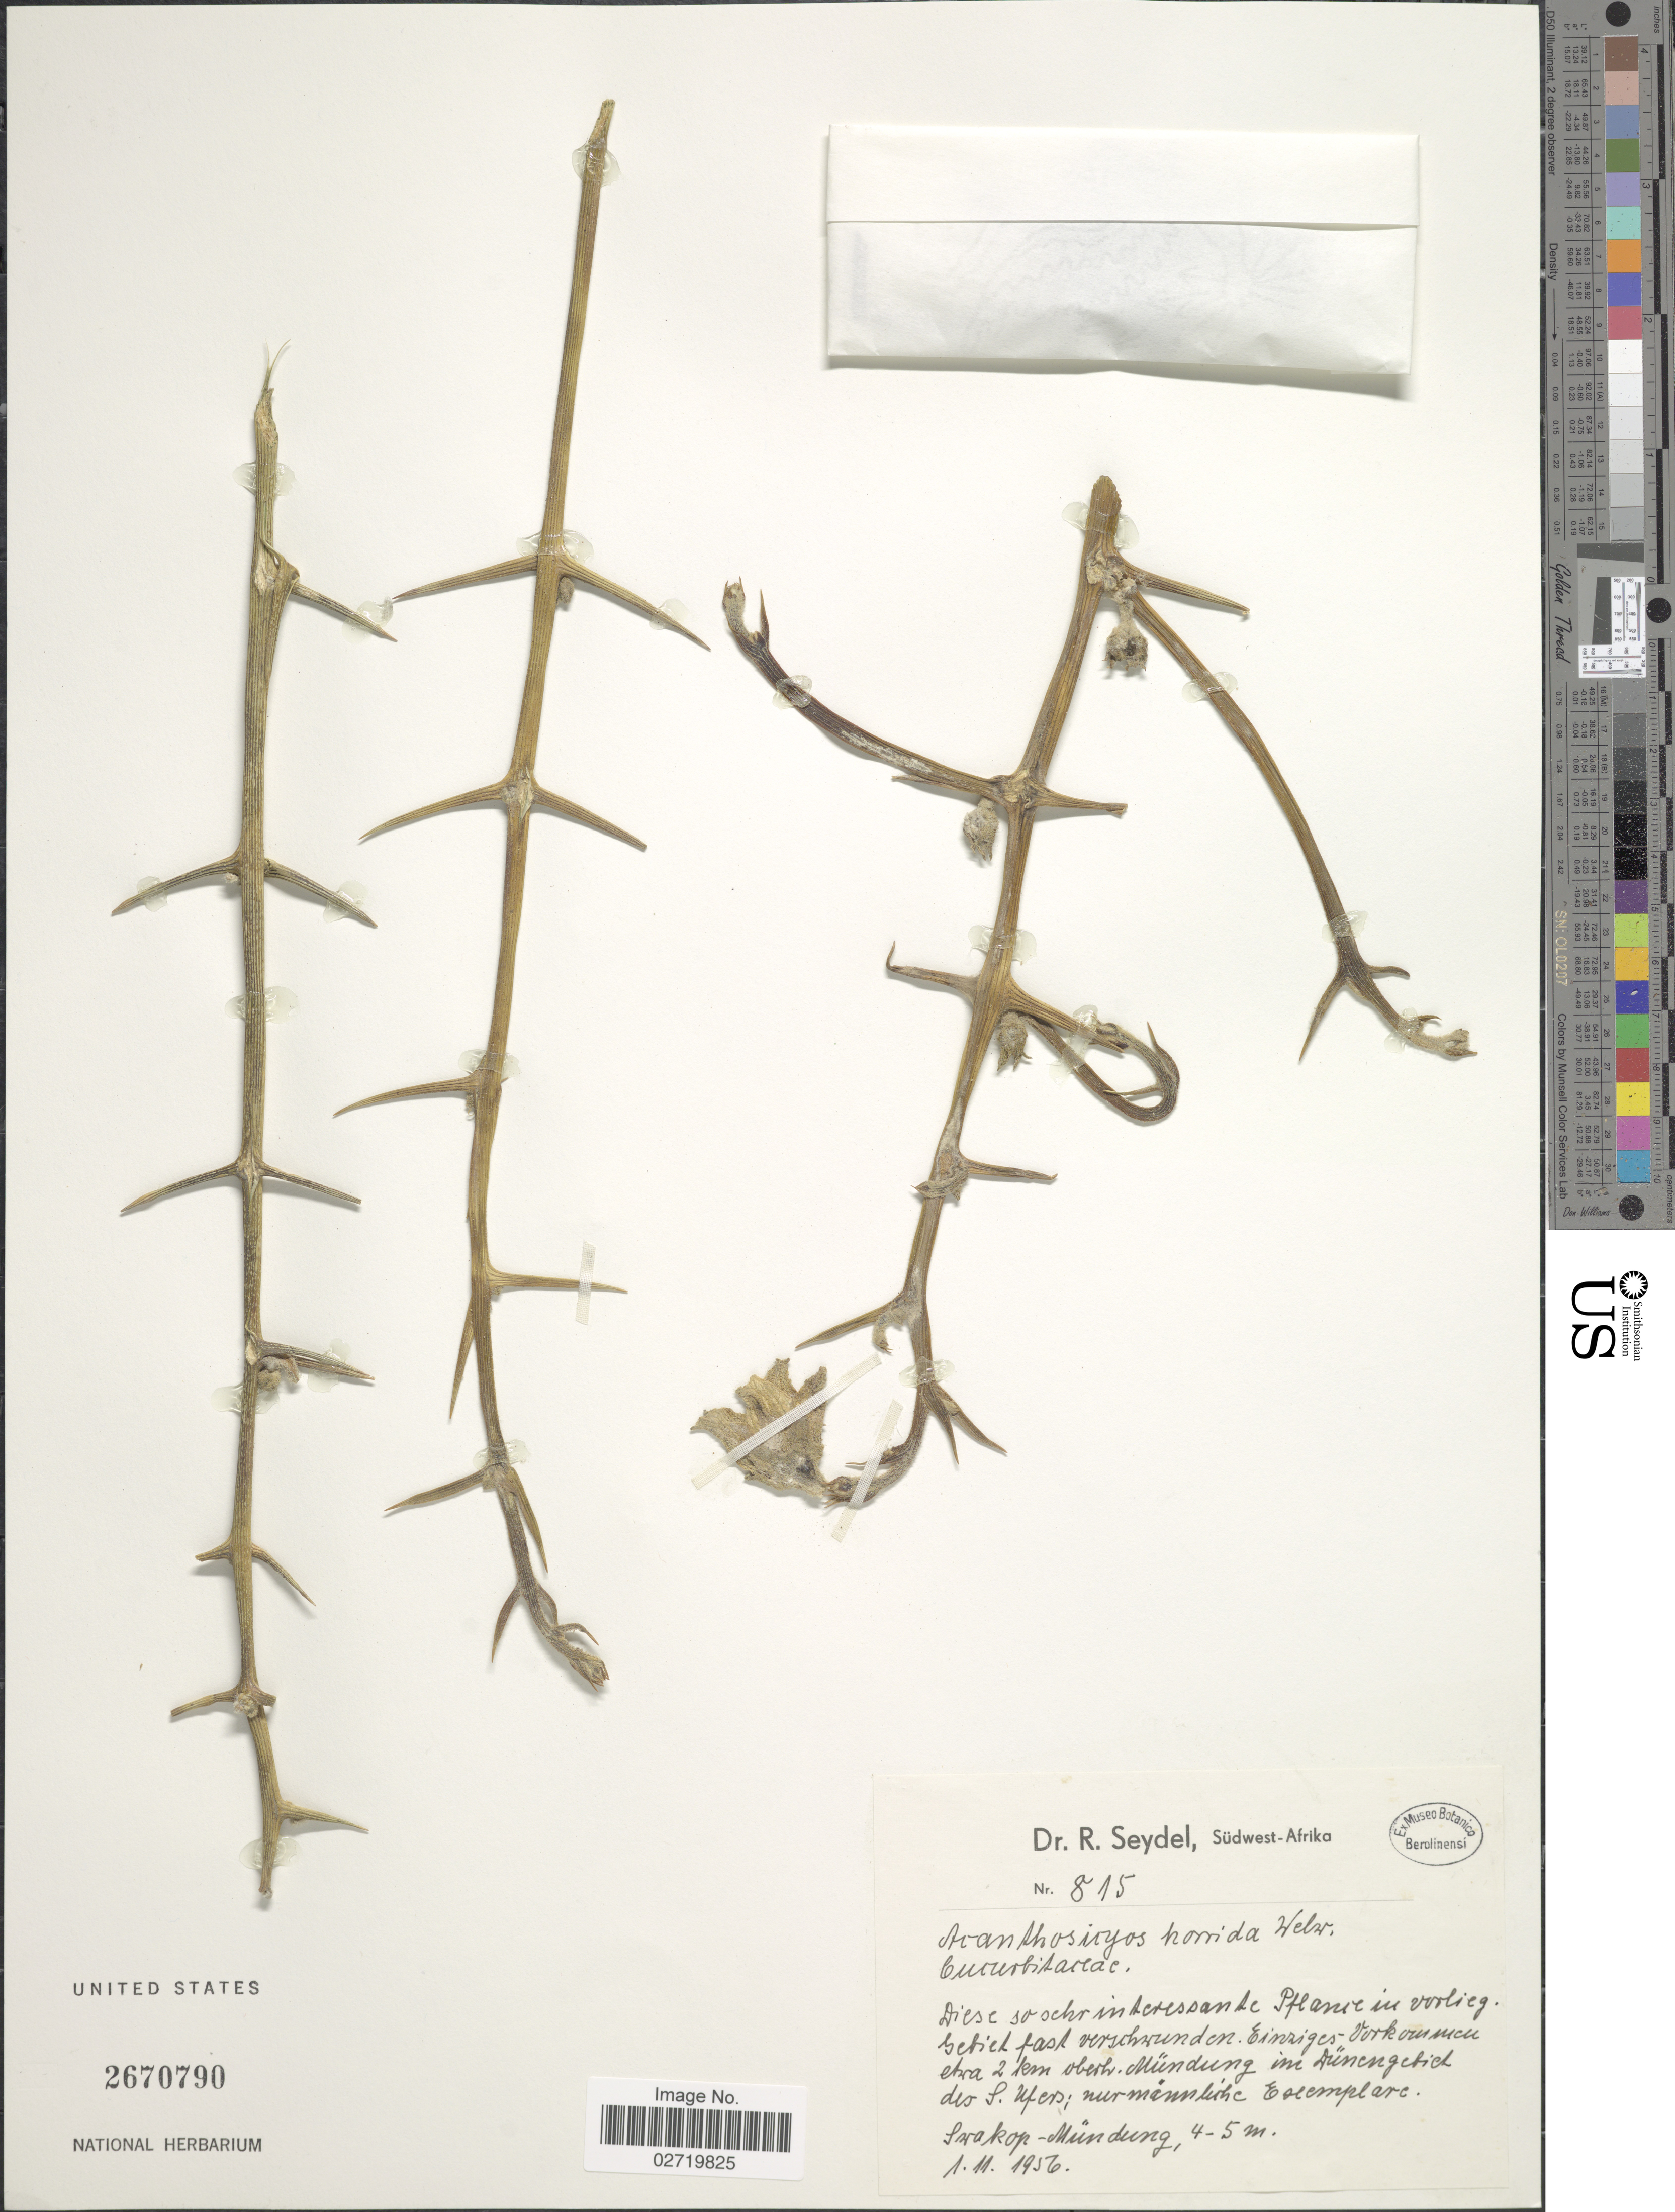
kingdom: Plantae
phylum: Tracheophyta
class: Magnoliopsida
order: Cucurbitales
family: Cucurbitaceae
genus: Acanthosicyos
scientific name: Acanthosicyos horridus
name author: Welw. ex Hook. f.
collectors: R. Seydel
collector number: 815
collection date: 1956-11-01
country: Namibia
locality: Südwest-Afrika. Swakop-Mündung.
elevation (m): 4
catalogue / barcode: US 2670790